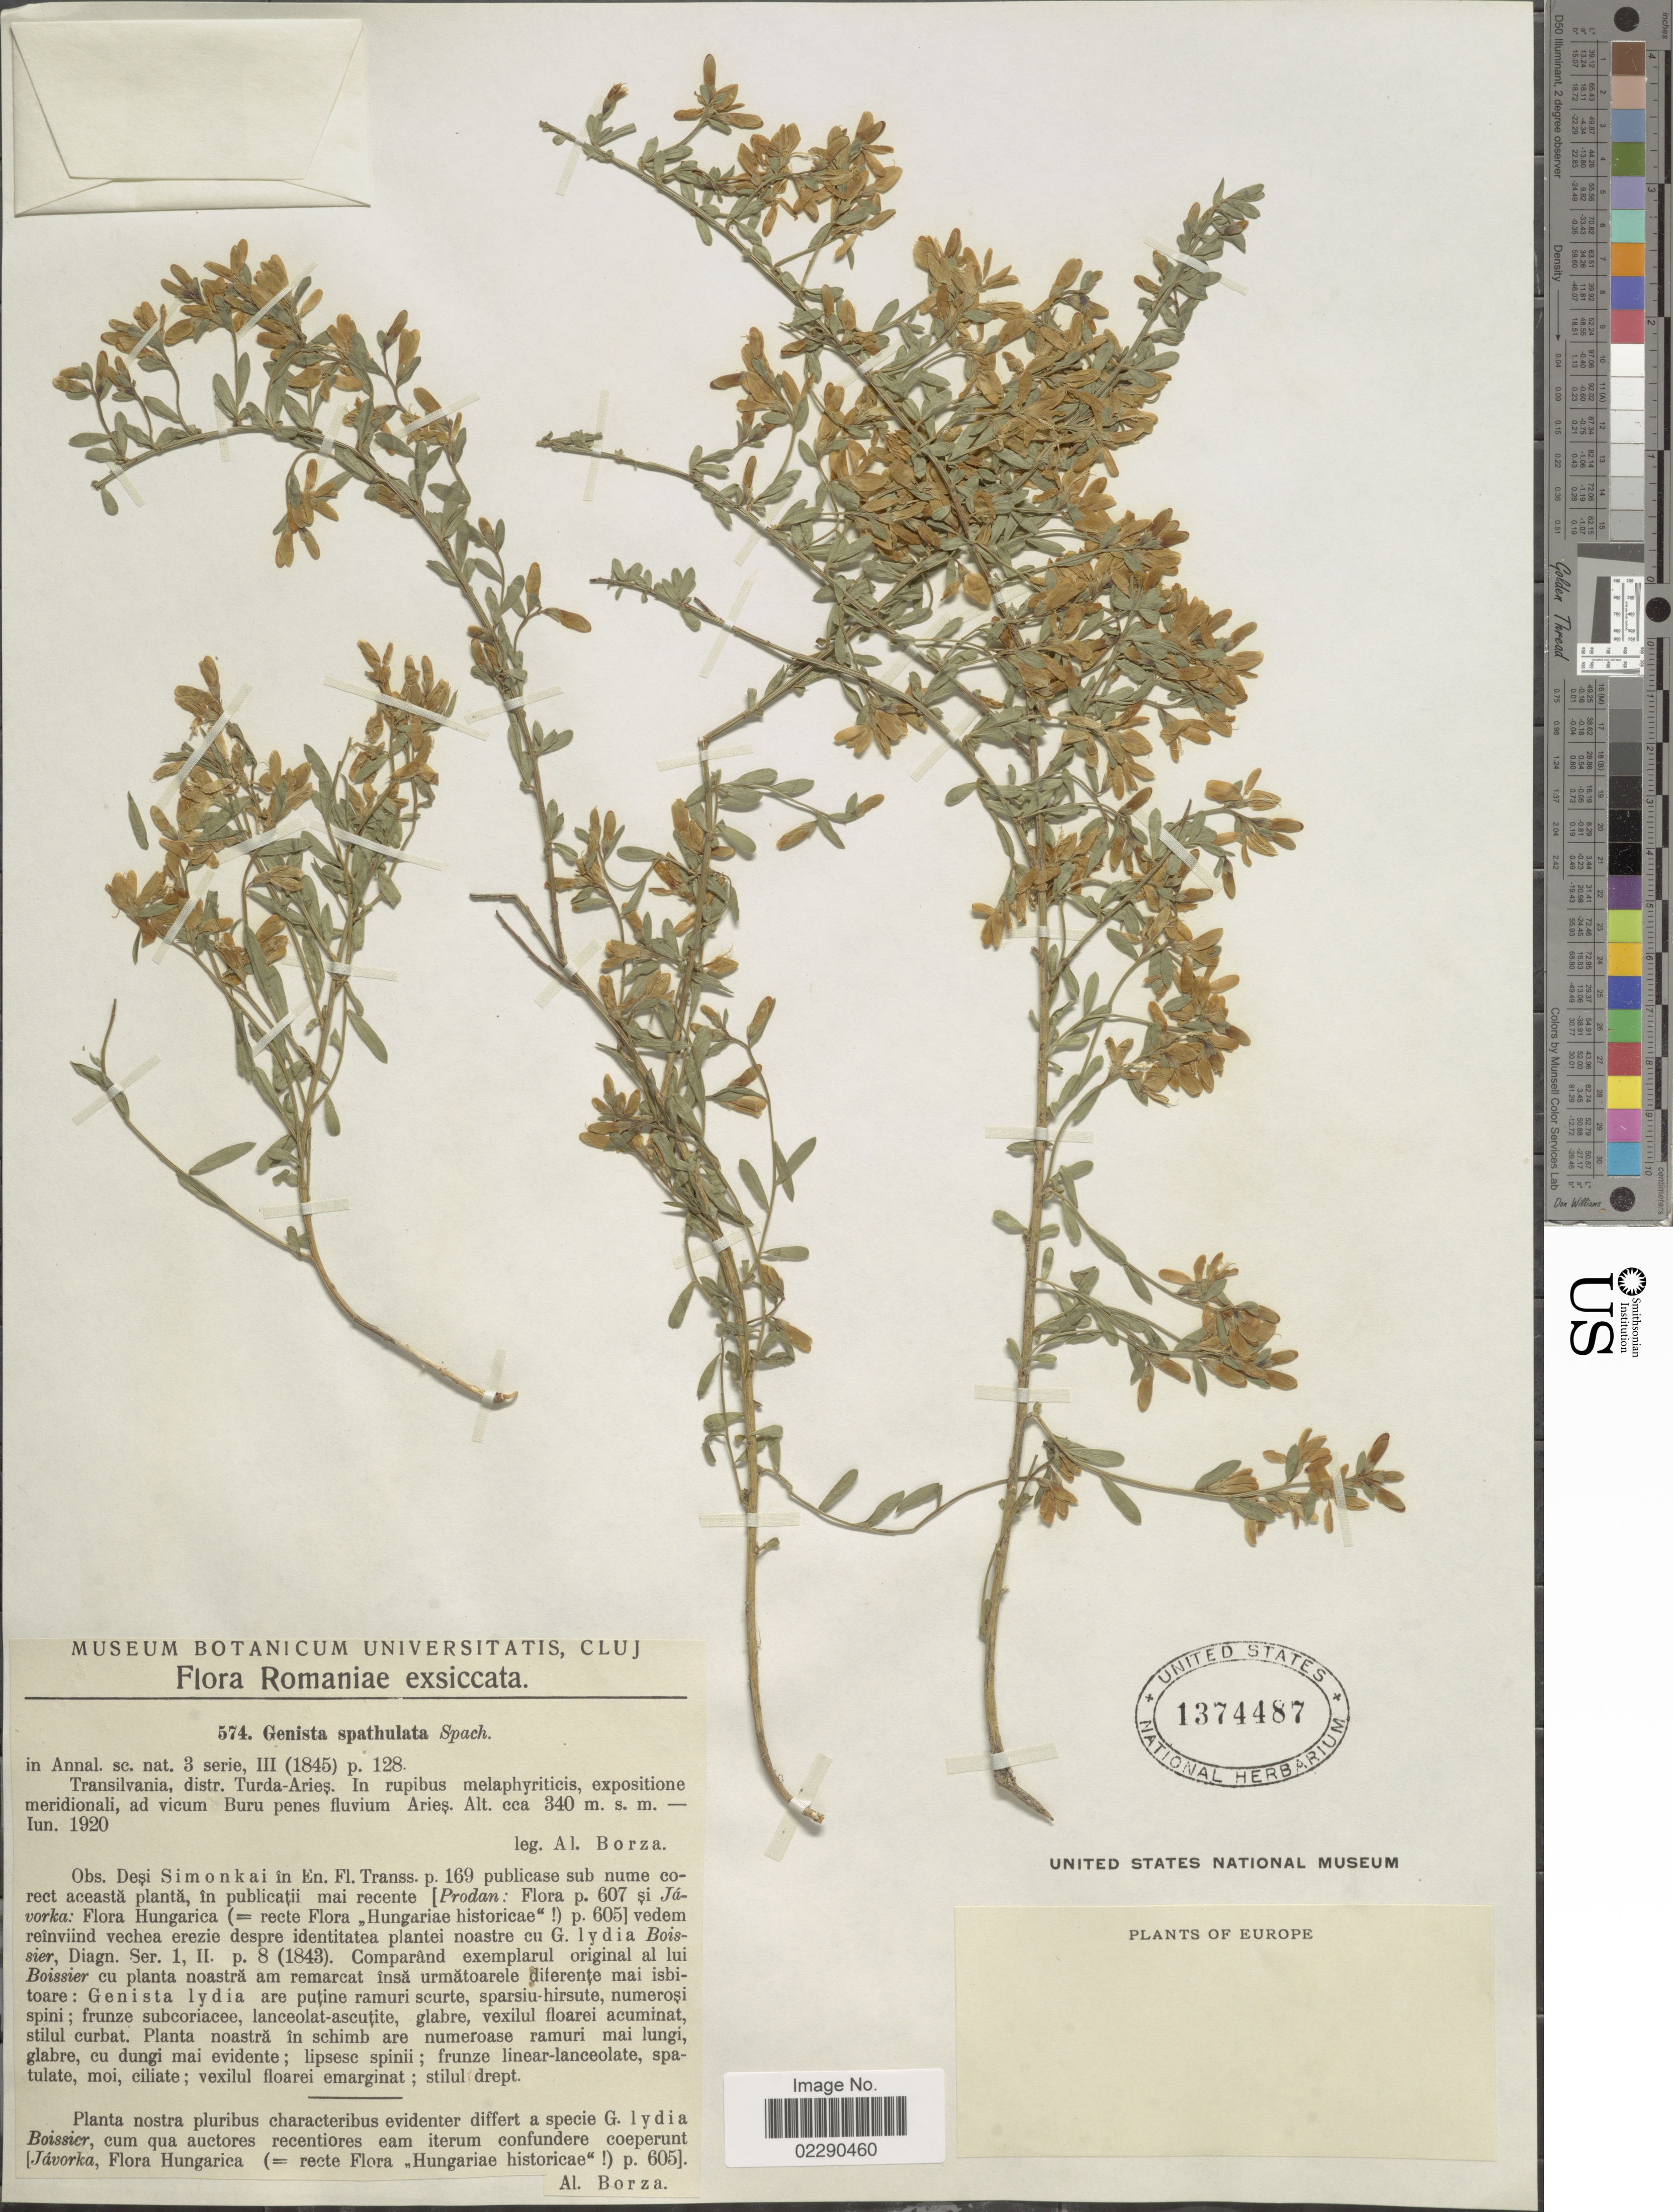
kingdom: Plantae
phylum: Tracheophyta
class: Magnoliopsida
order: Fabales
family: Fabaceae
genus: Genista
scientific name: Genista spathulata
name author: Spach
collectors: A. Borza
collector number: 574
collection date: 1920-06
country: Romania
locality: Transilvania, distr. Turda-Aries, ad vicum Buru penes fluvium Aries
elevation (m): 340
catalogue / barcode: US 1374487